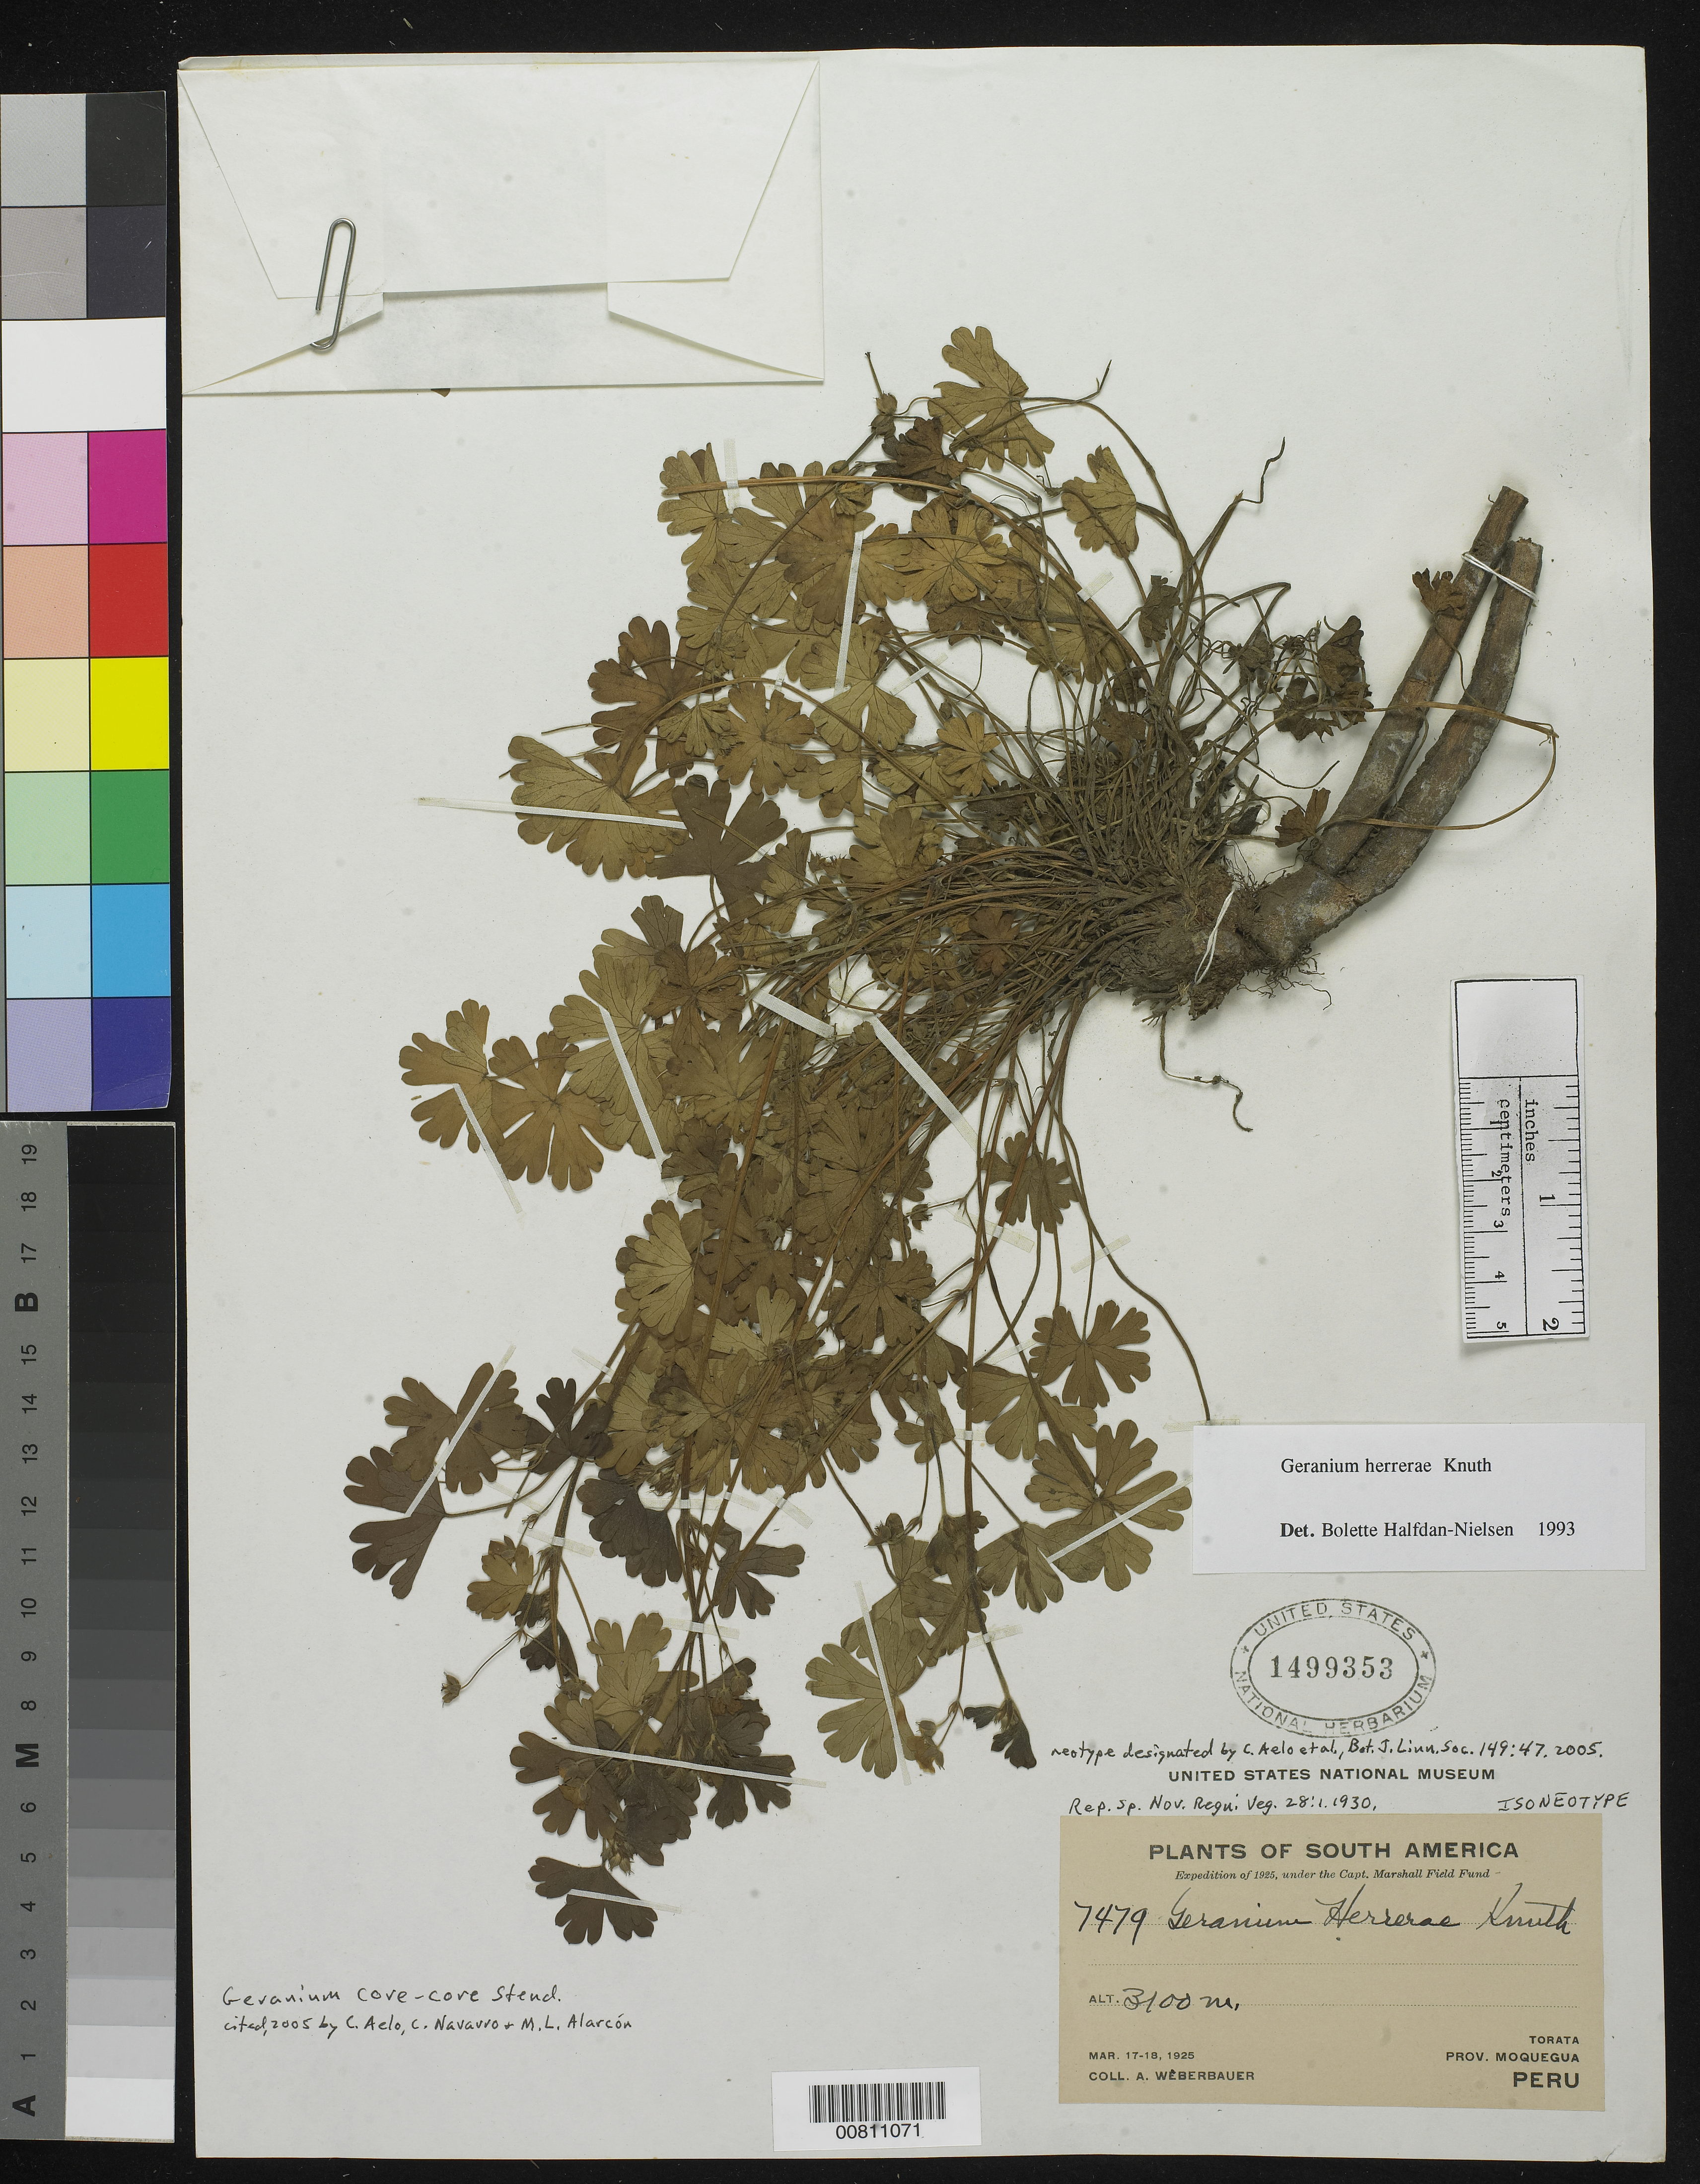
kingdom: Plantae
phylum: Tracheophyta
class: Magnoliopsida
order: Geraniales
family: Geraniaceae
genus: Geranium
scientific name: Geranium herrerae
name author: R. Knuth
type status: Isoneotype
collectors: A. Weberbauer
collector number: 7479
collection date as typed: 17 Mar 1925 to 18 Mar 1925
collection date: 1925-03-17/1925-03-18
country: Peru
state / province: Moquegua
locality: Torata.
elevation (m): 3100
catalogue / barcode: US 1499353